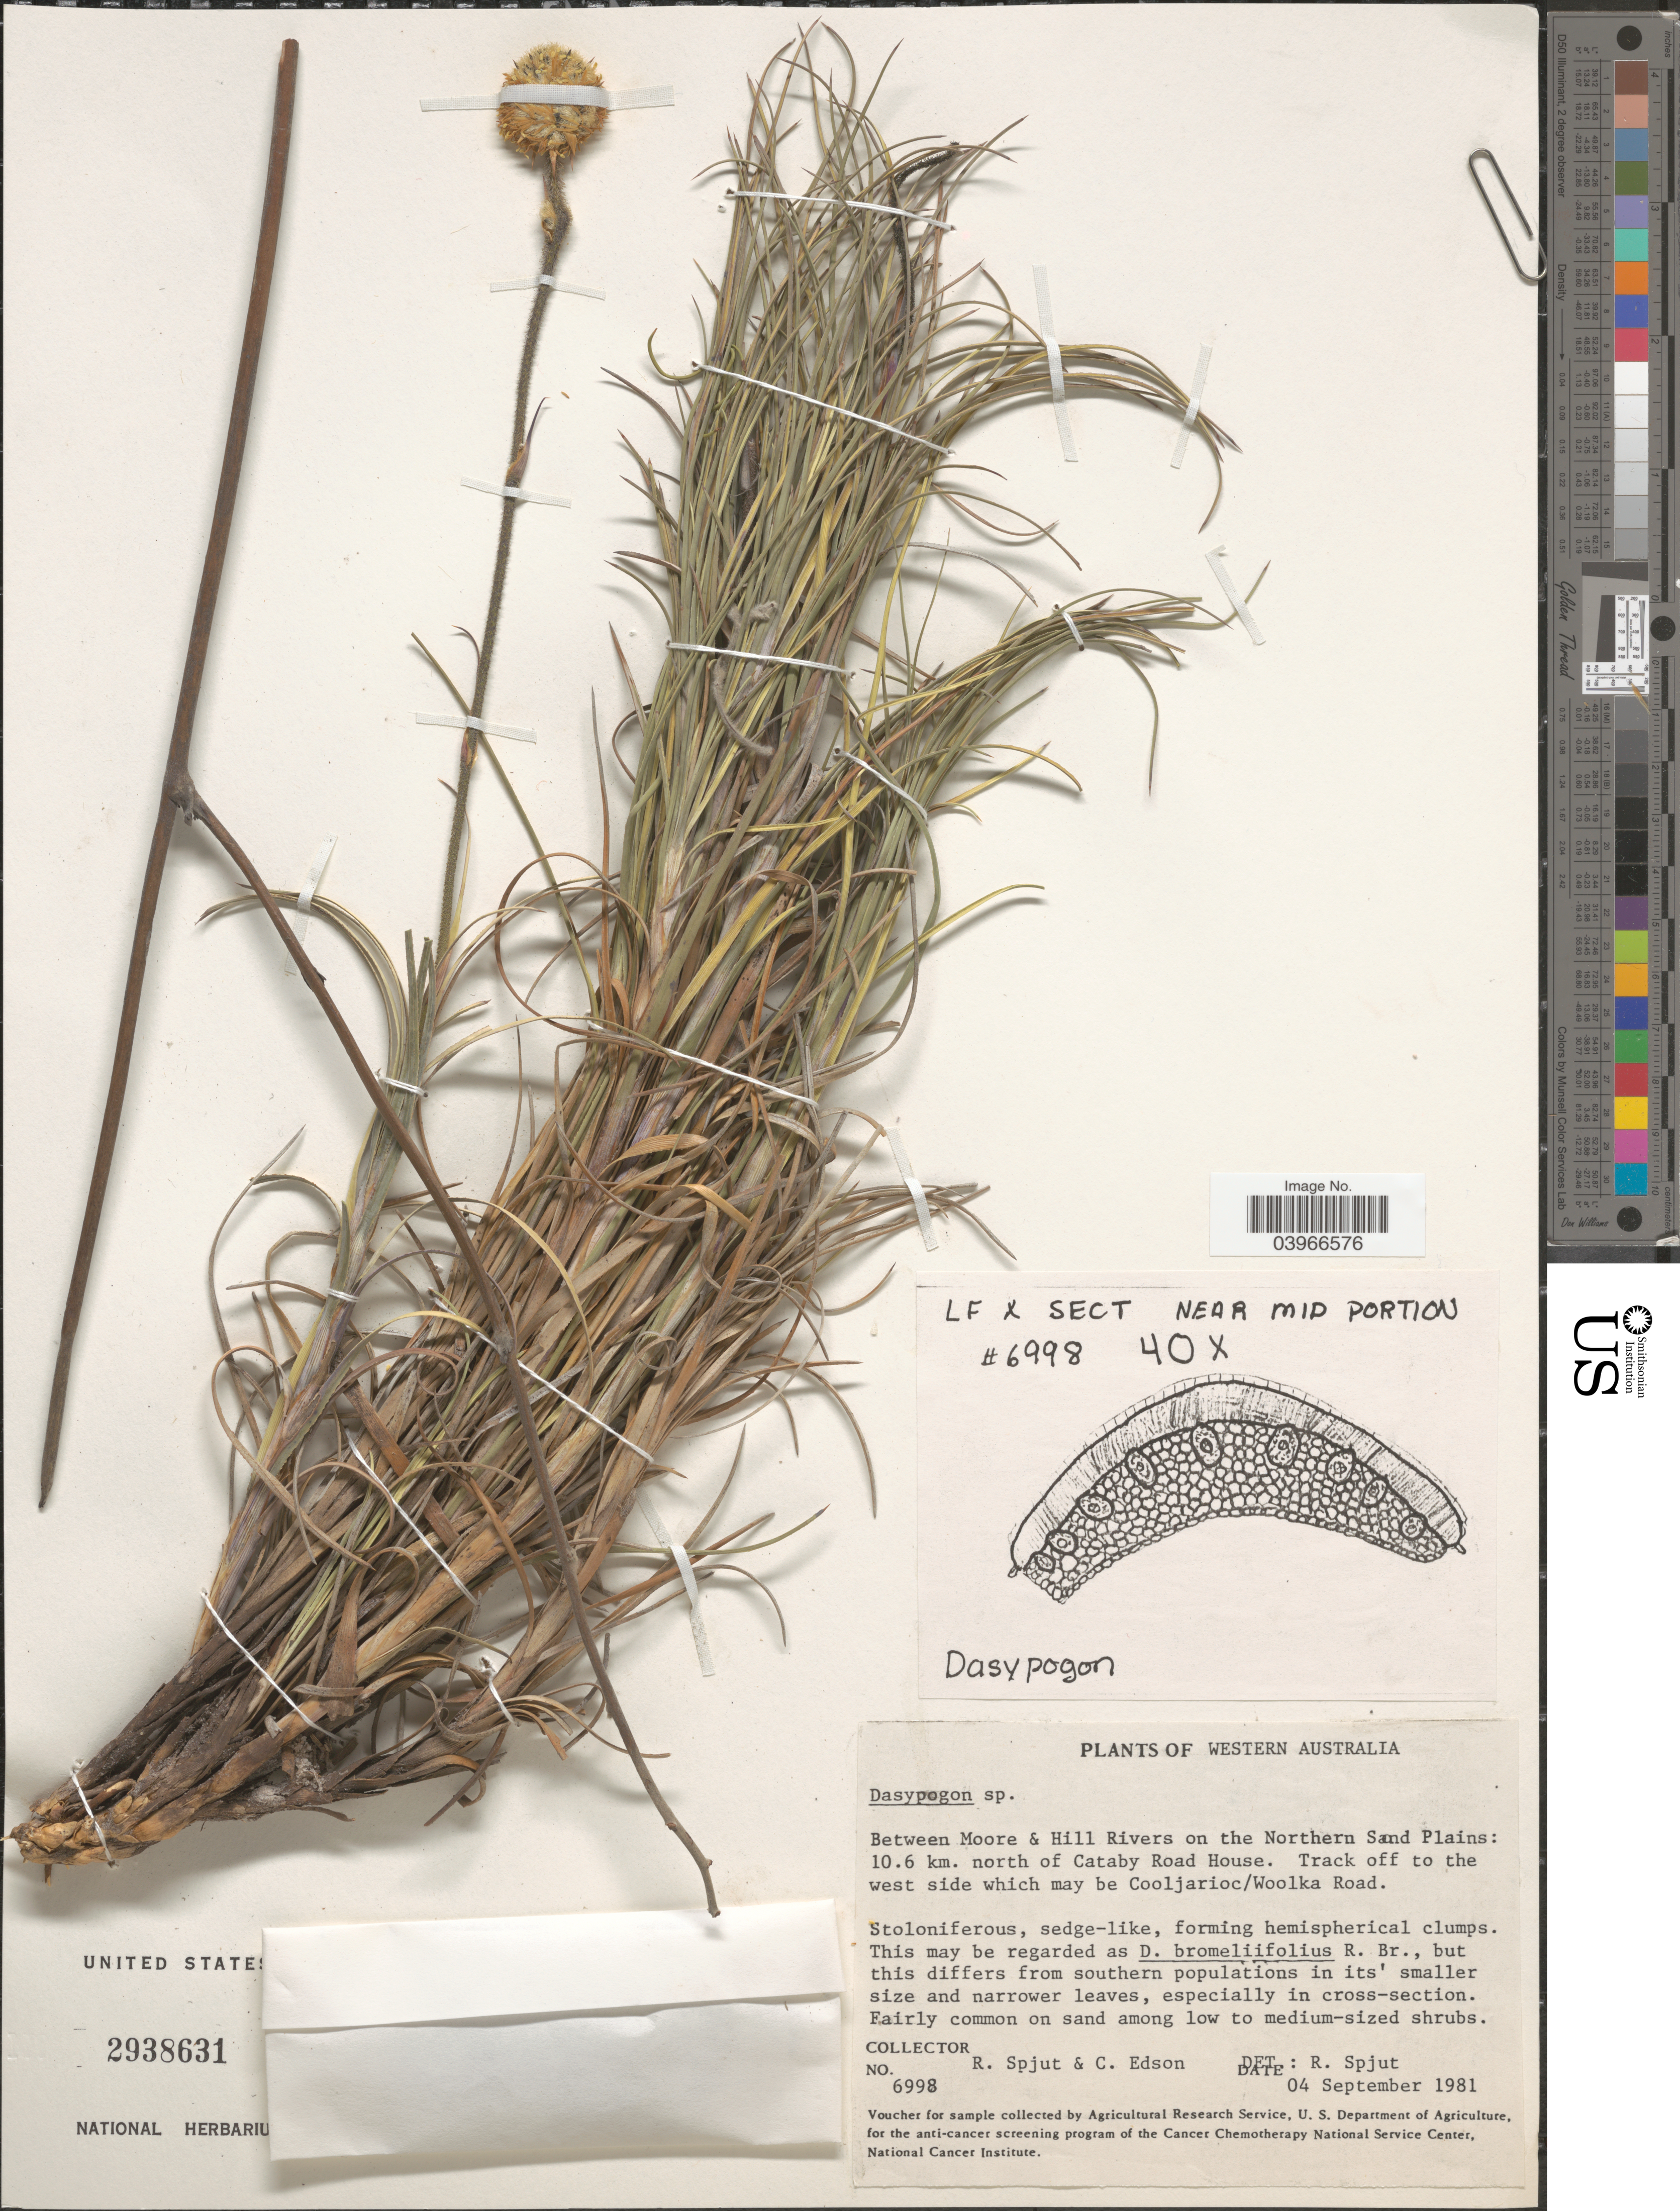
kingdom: Plantae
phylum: Tracheophyta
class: Liliopsida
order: Arecales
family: Dasypogonaceae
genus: Dasypogon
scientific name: Dasypogon sp.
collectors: R. Spjut & C. Edson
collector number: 6998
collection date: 1981-09-04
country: Australia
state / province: Western Australia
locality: LF [Foreign script] Sect near Mid Portion. Between Moore & Hill Rivers on the Northern Sand Plains: 10.6 km. north of Cataby Road House. Track off to the west side which may be Cooljarioc/Woolka Road.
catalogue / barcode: US 2938631